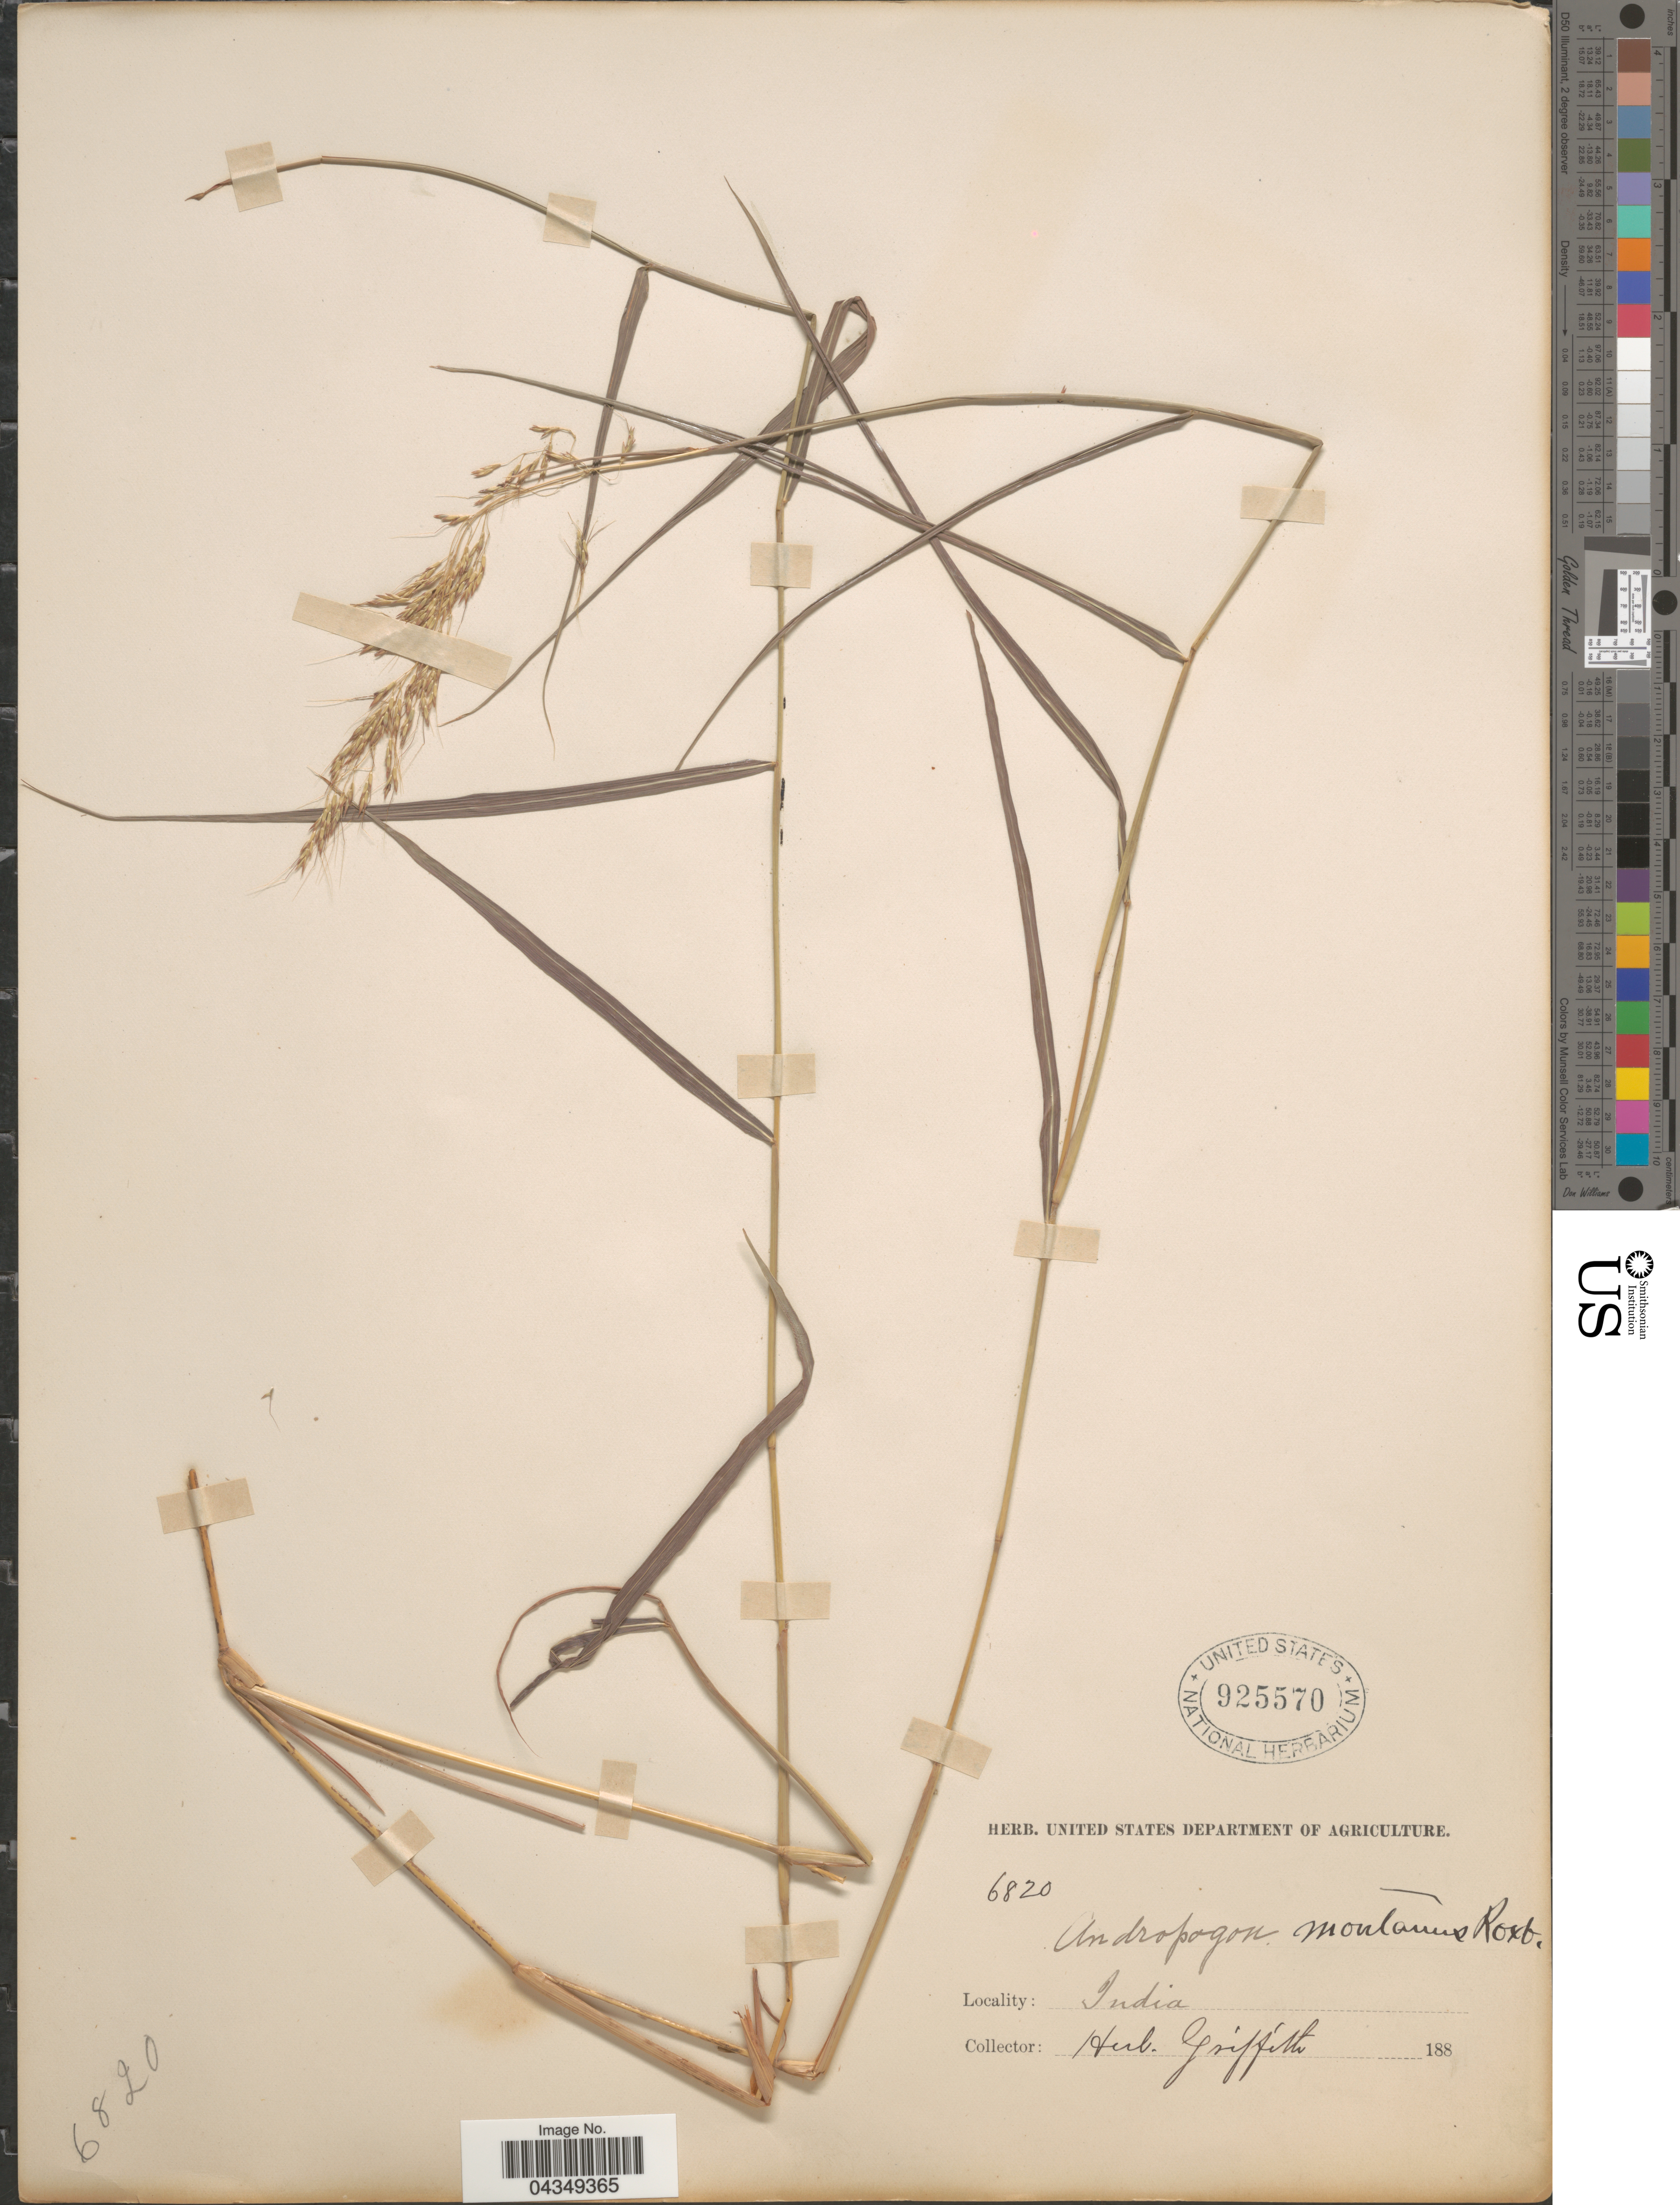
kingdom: Plantae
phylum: Tracheophyta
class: Liliopsida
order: Poales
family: Poaceae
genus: Capillipedium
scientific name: Capillipedium assimile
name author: (Steud.) A. Camus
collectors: ex herb. Griffith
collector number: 6820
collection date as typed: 188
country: India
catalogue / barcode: US 925570